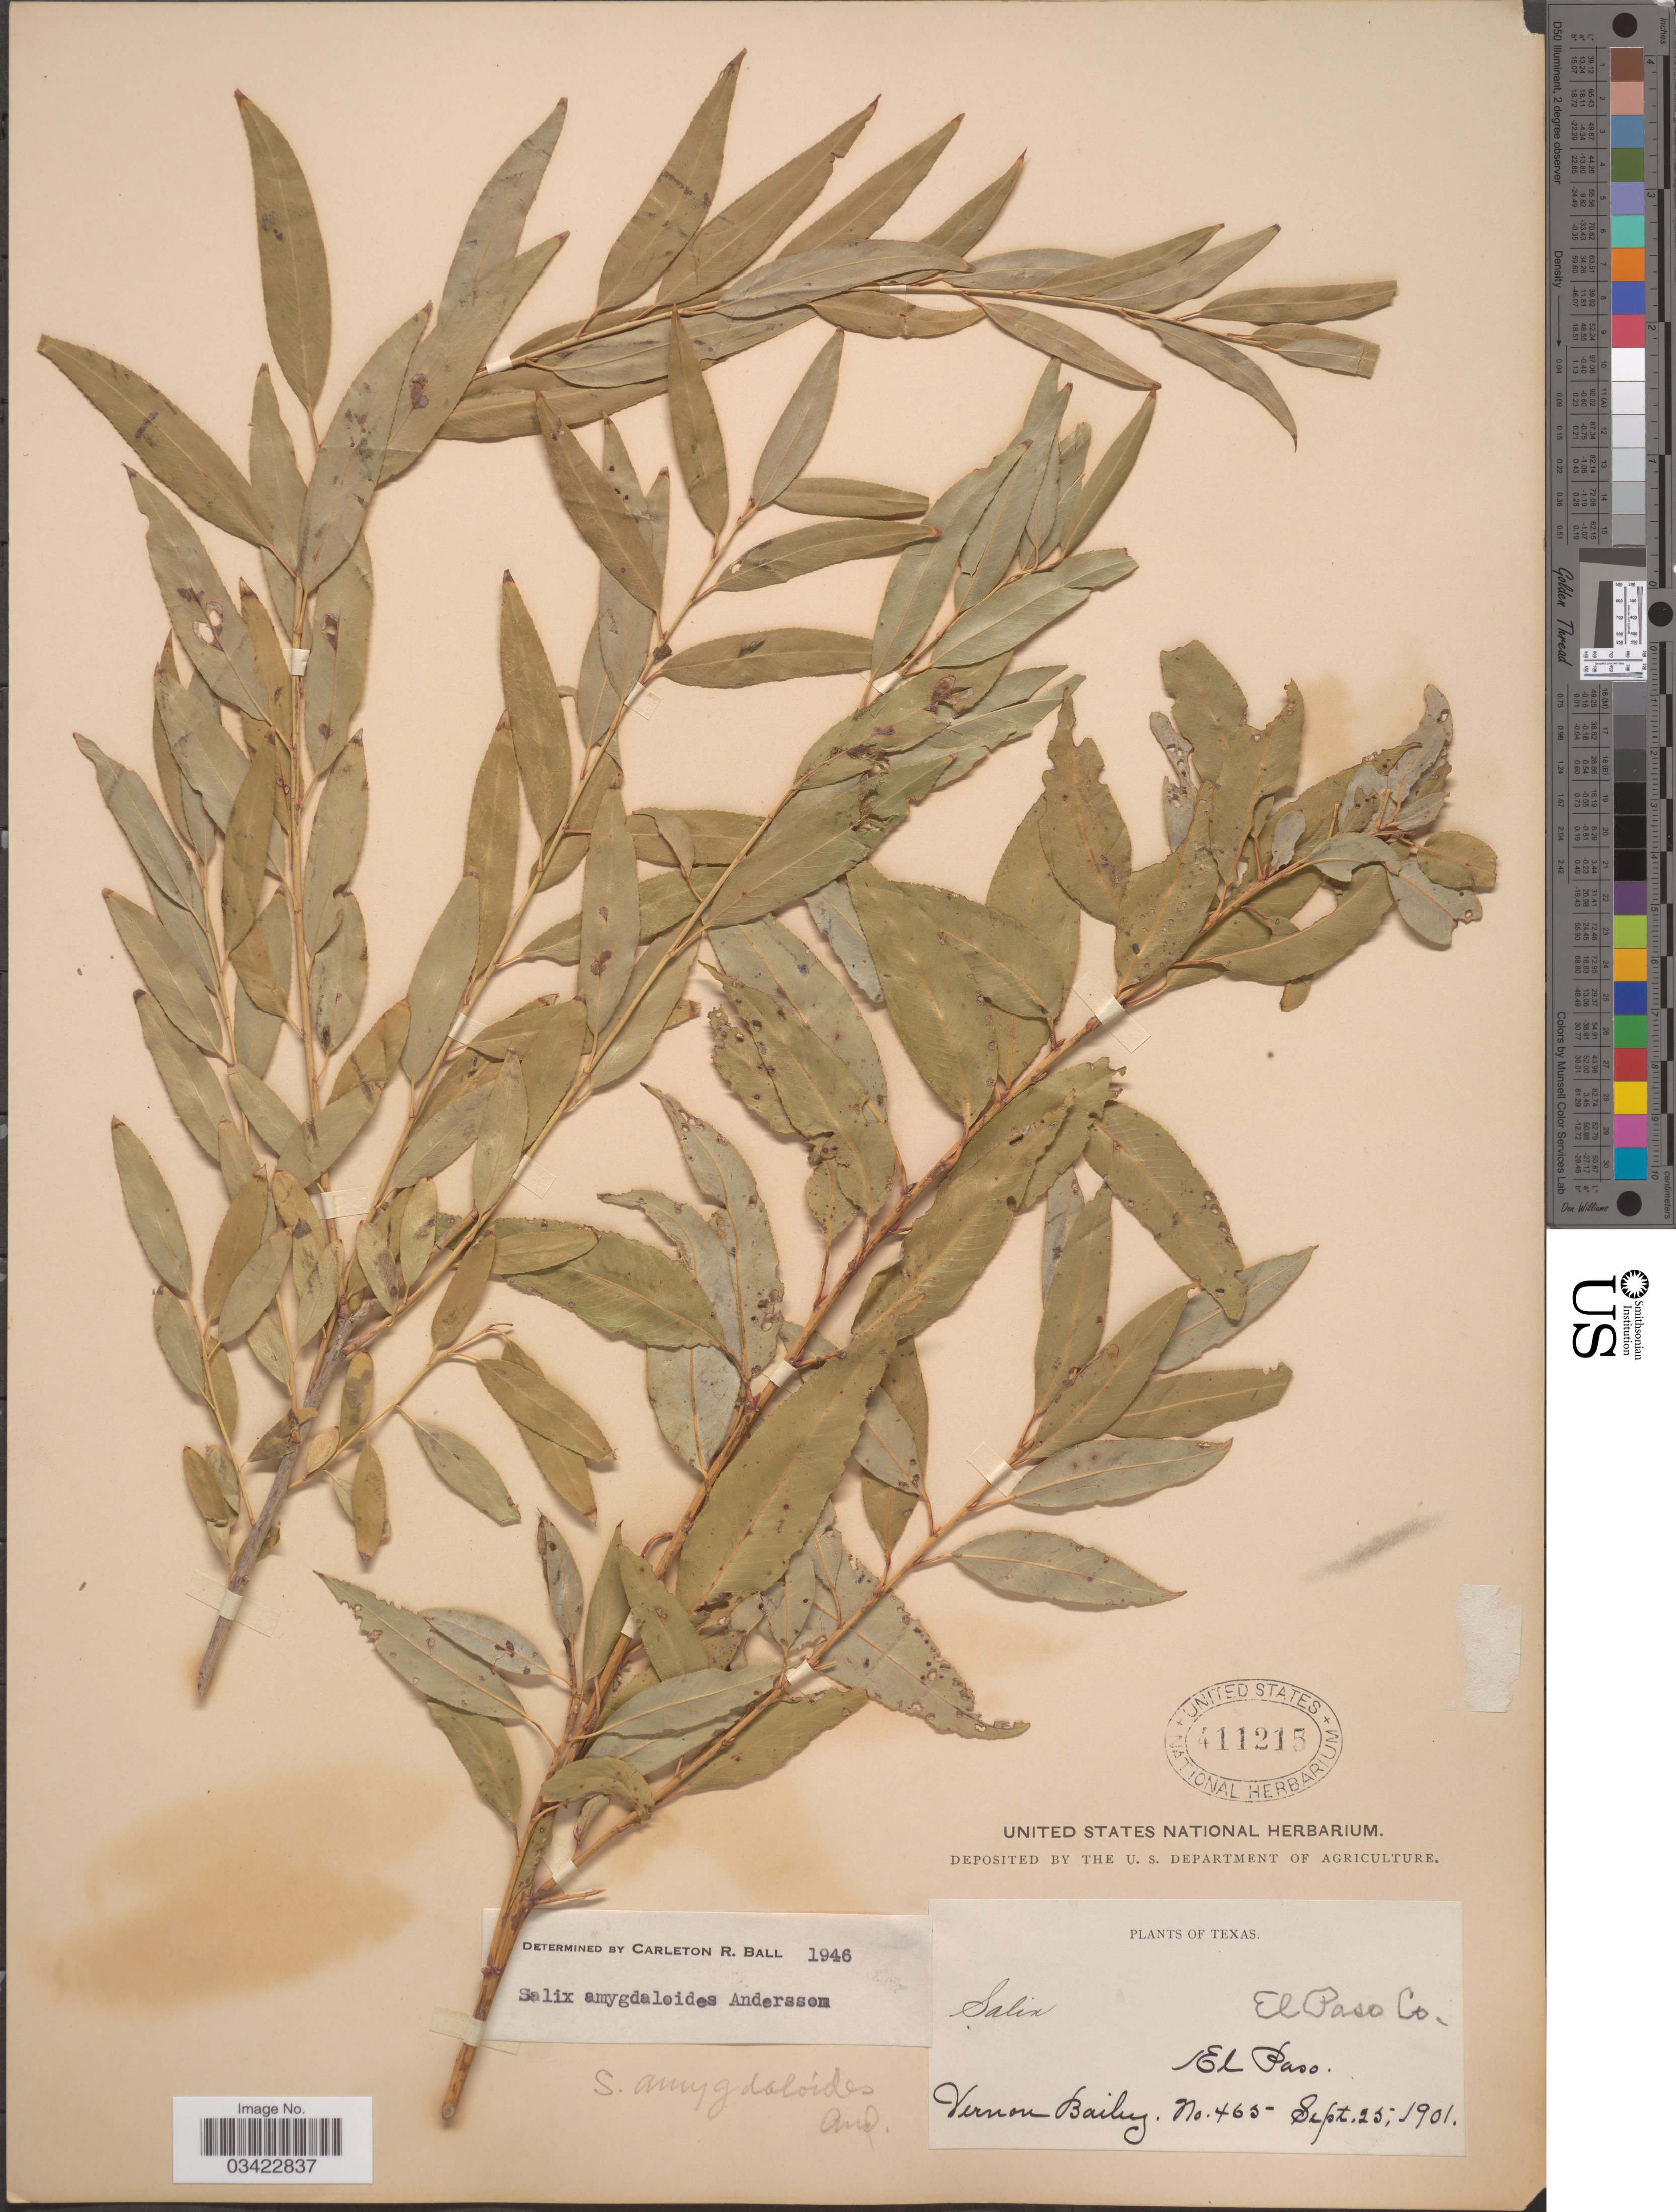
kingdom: Plantae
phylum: Tracheophyta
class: Magnoliopsida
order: Malpighiales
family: Salicaceae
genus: Salix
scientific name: Salix amygdaloides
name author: Andersson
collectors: V. O. Bailey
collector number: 465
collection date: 1901-09-25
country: United States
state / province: Texas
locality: El Paso Co. El Paso.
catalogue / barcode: US 411215